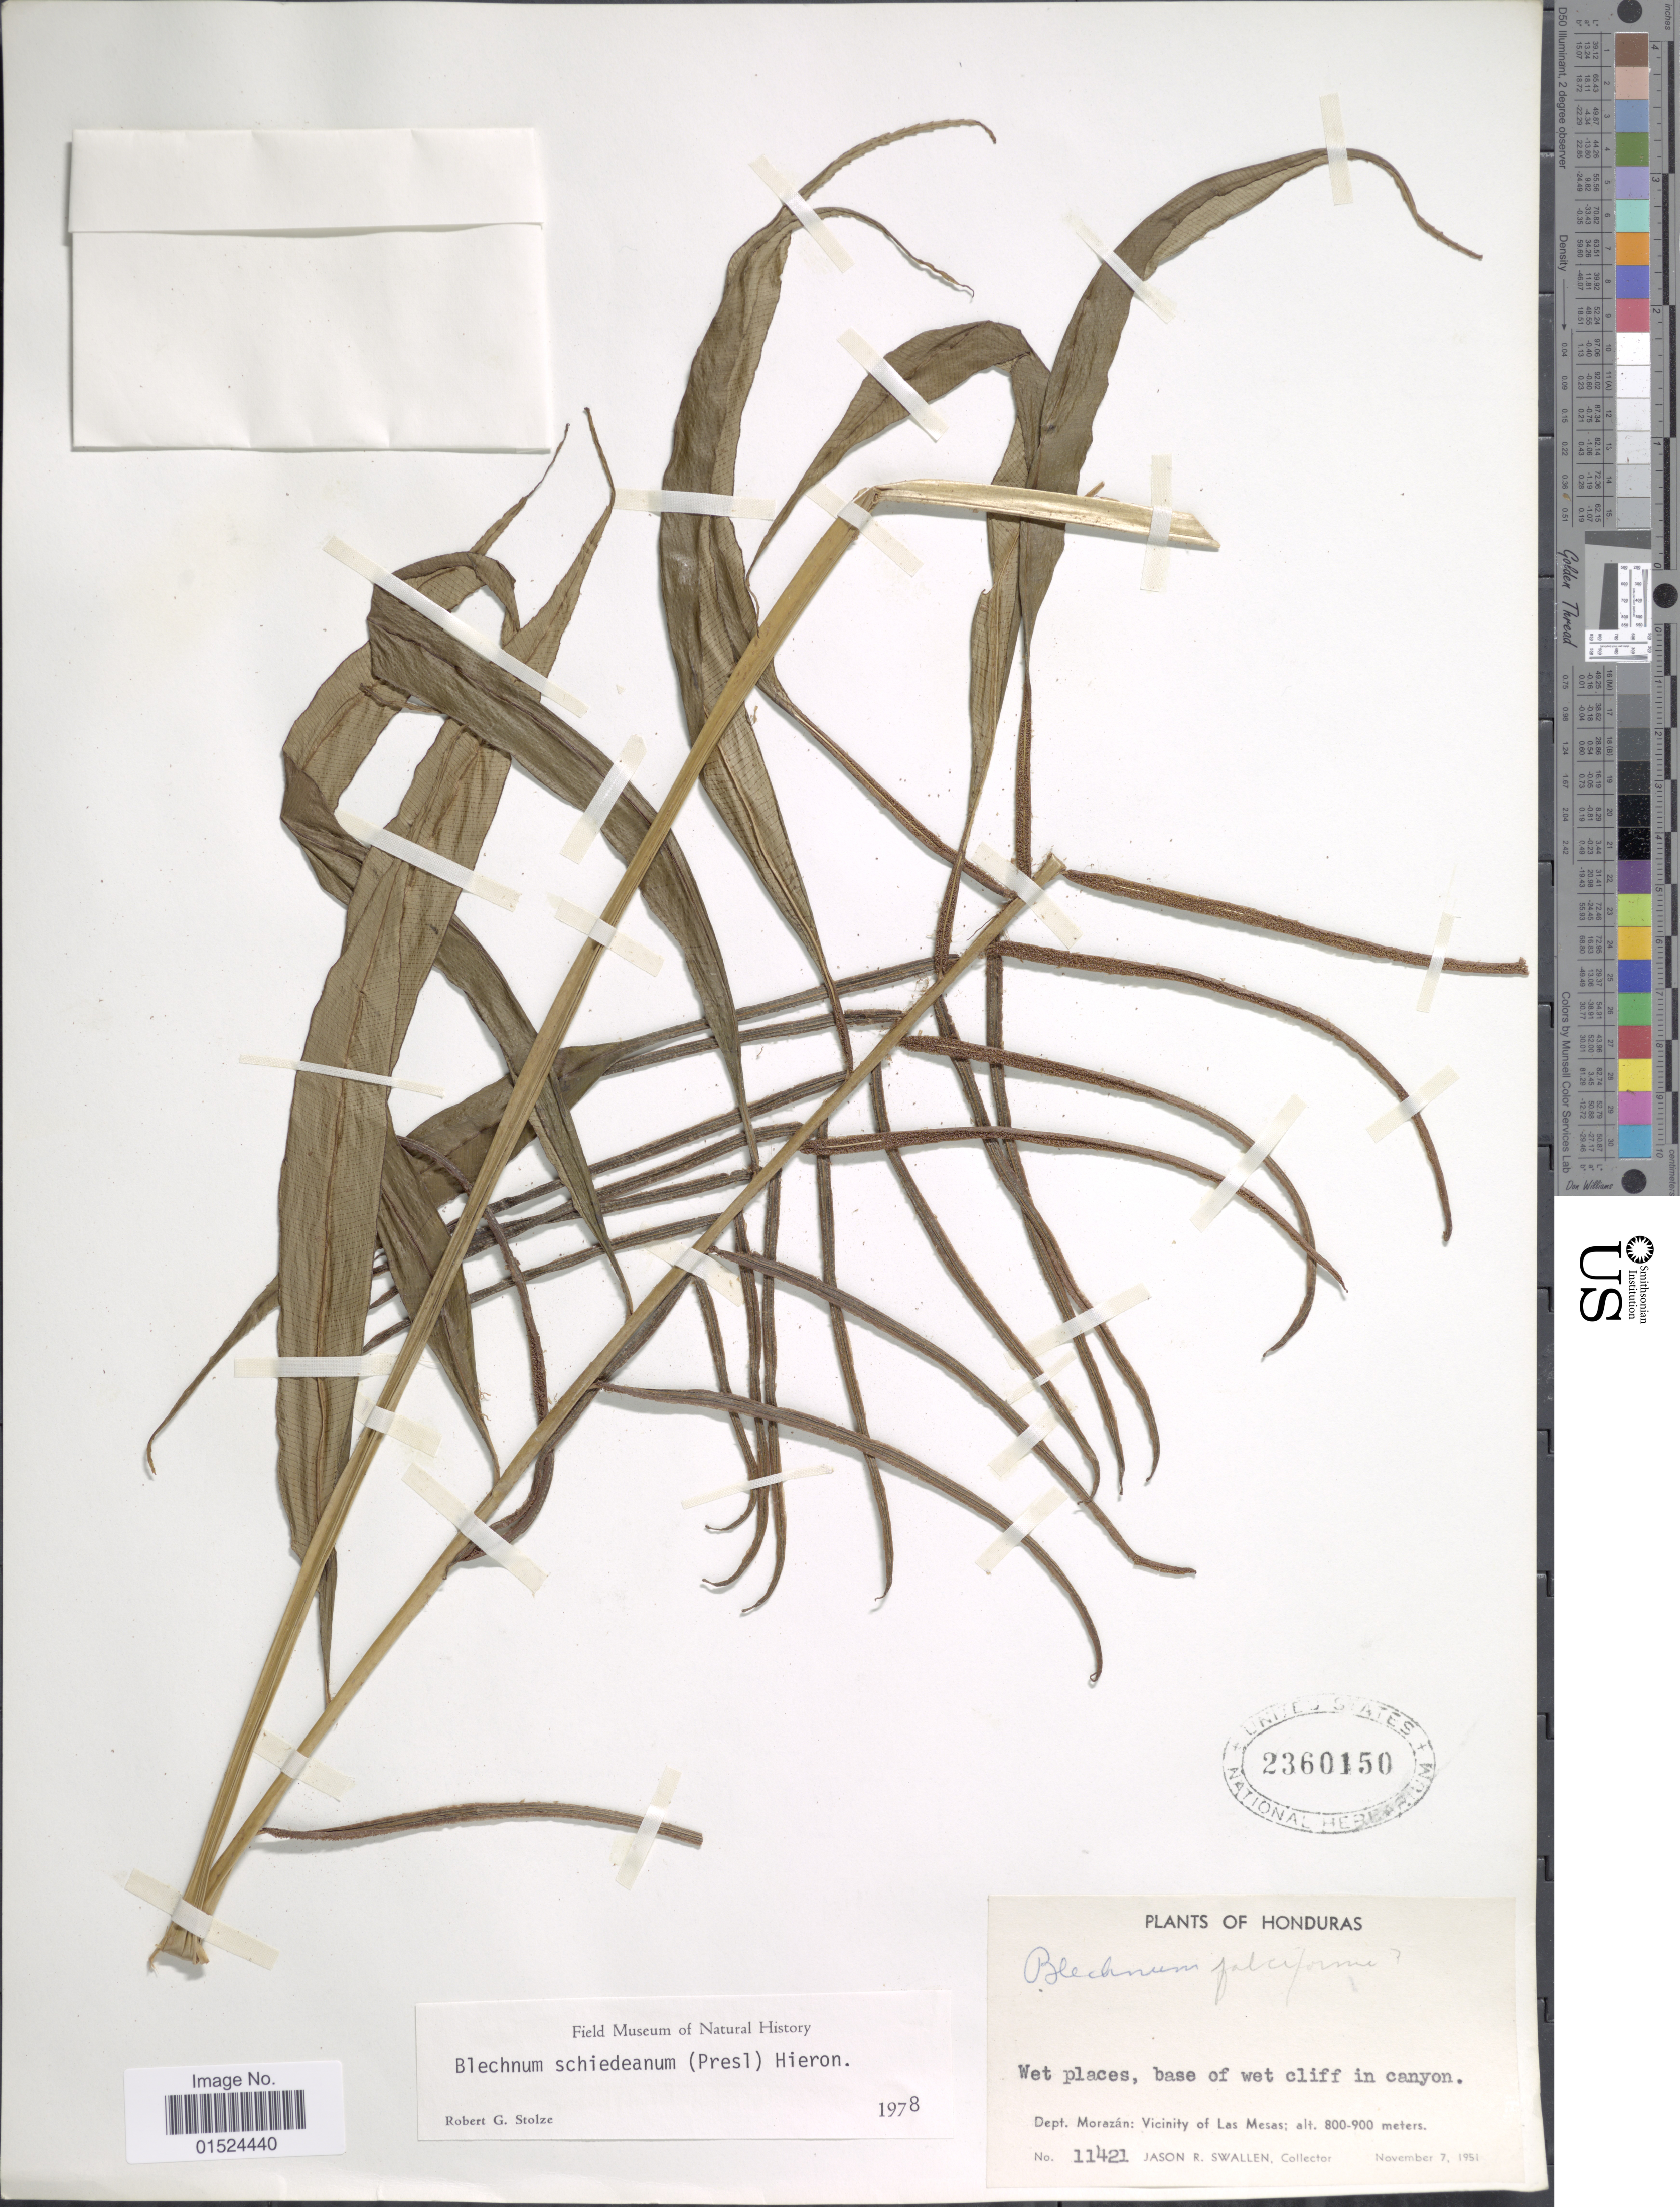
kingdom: Plantae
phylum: Tracheophyta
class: Polypodiopsida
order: Polypodiales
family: Blechnaceae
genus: Blechnum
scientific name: Blechnum schiedeanum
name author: (Schltdl. ex C. Presl) Hieron.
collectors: J. R. Swallen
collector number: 11421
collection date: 1951-11-07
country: Honduras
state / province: Fco. Morazán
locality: Dept. Morazán: Vicinity of Las Mesas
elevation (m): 800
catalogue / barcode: US 2360150